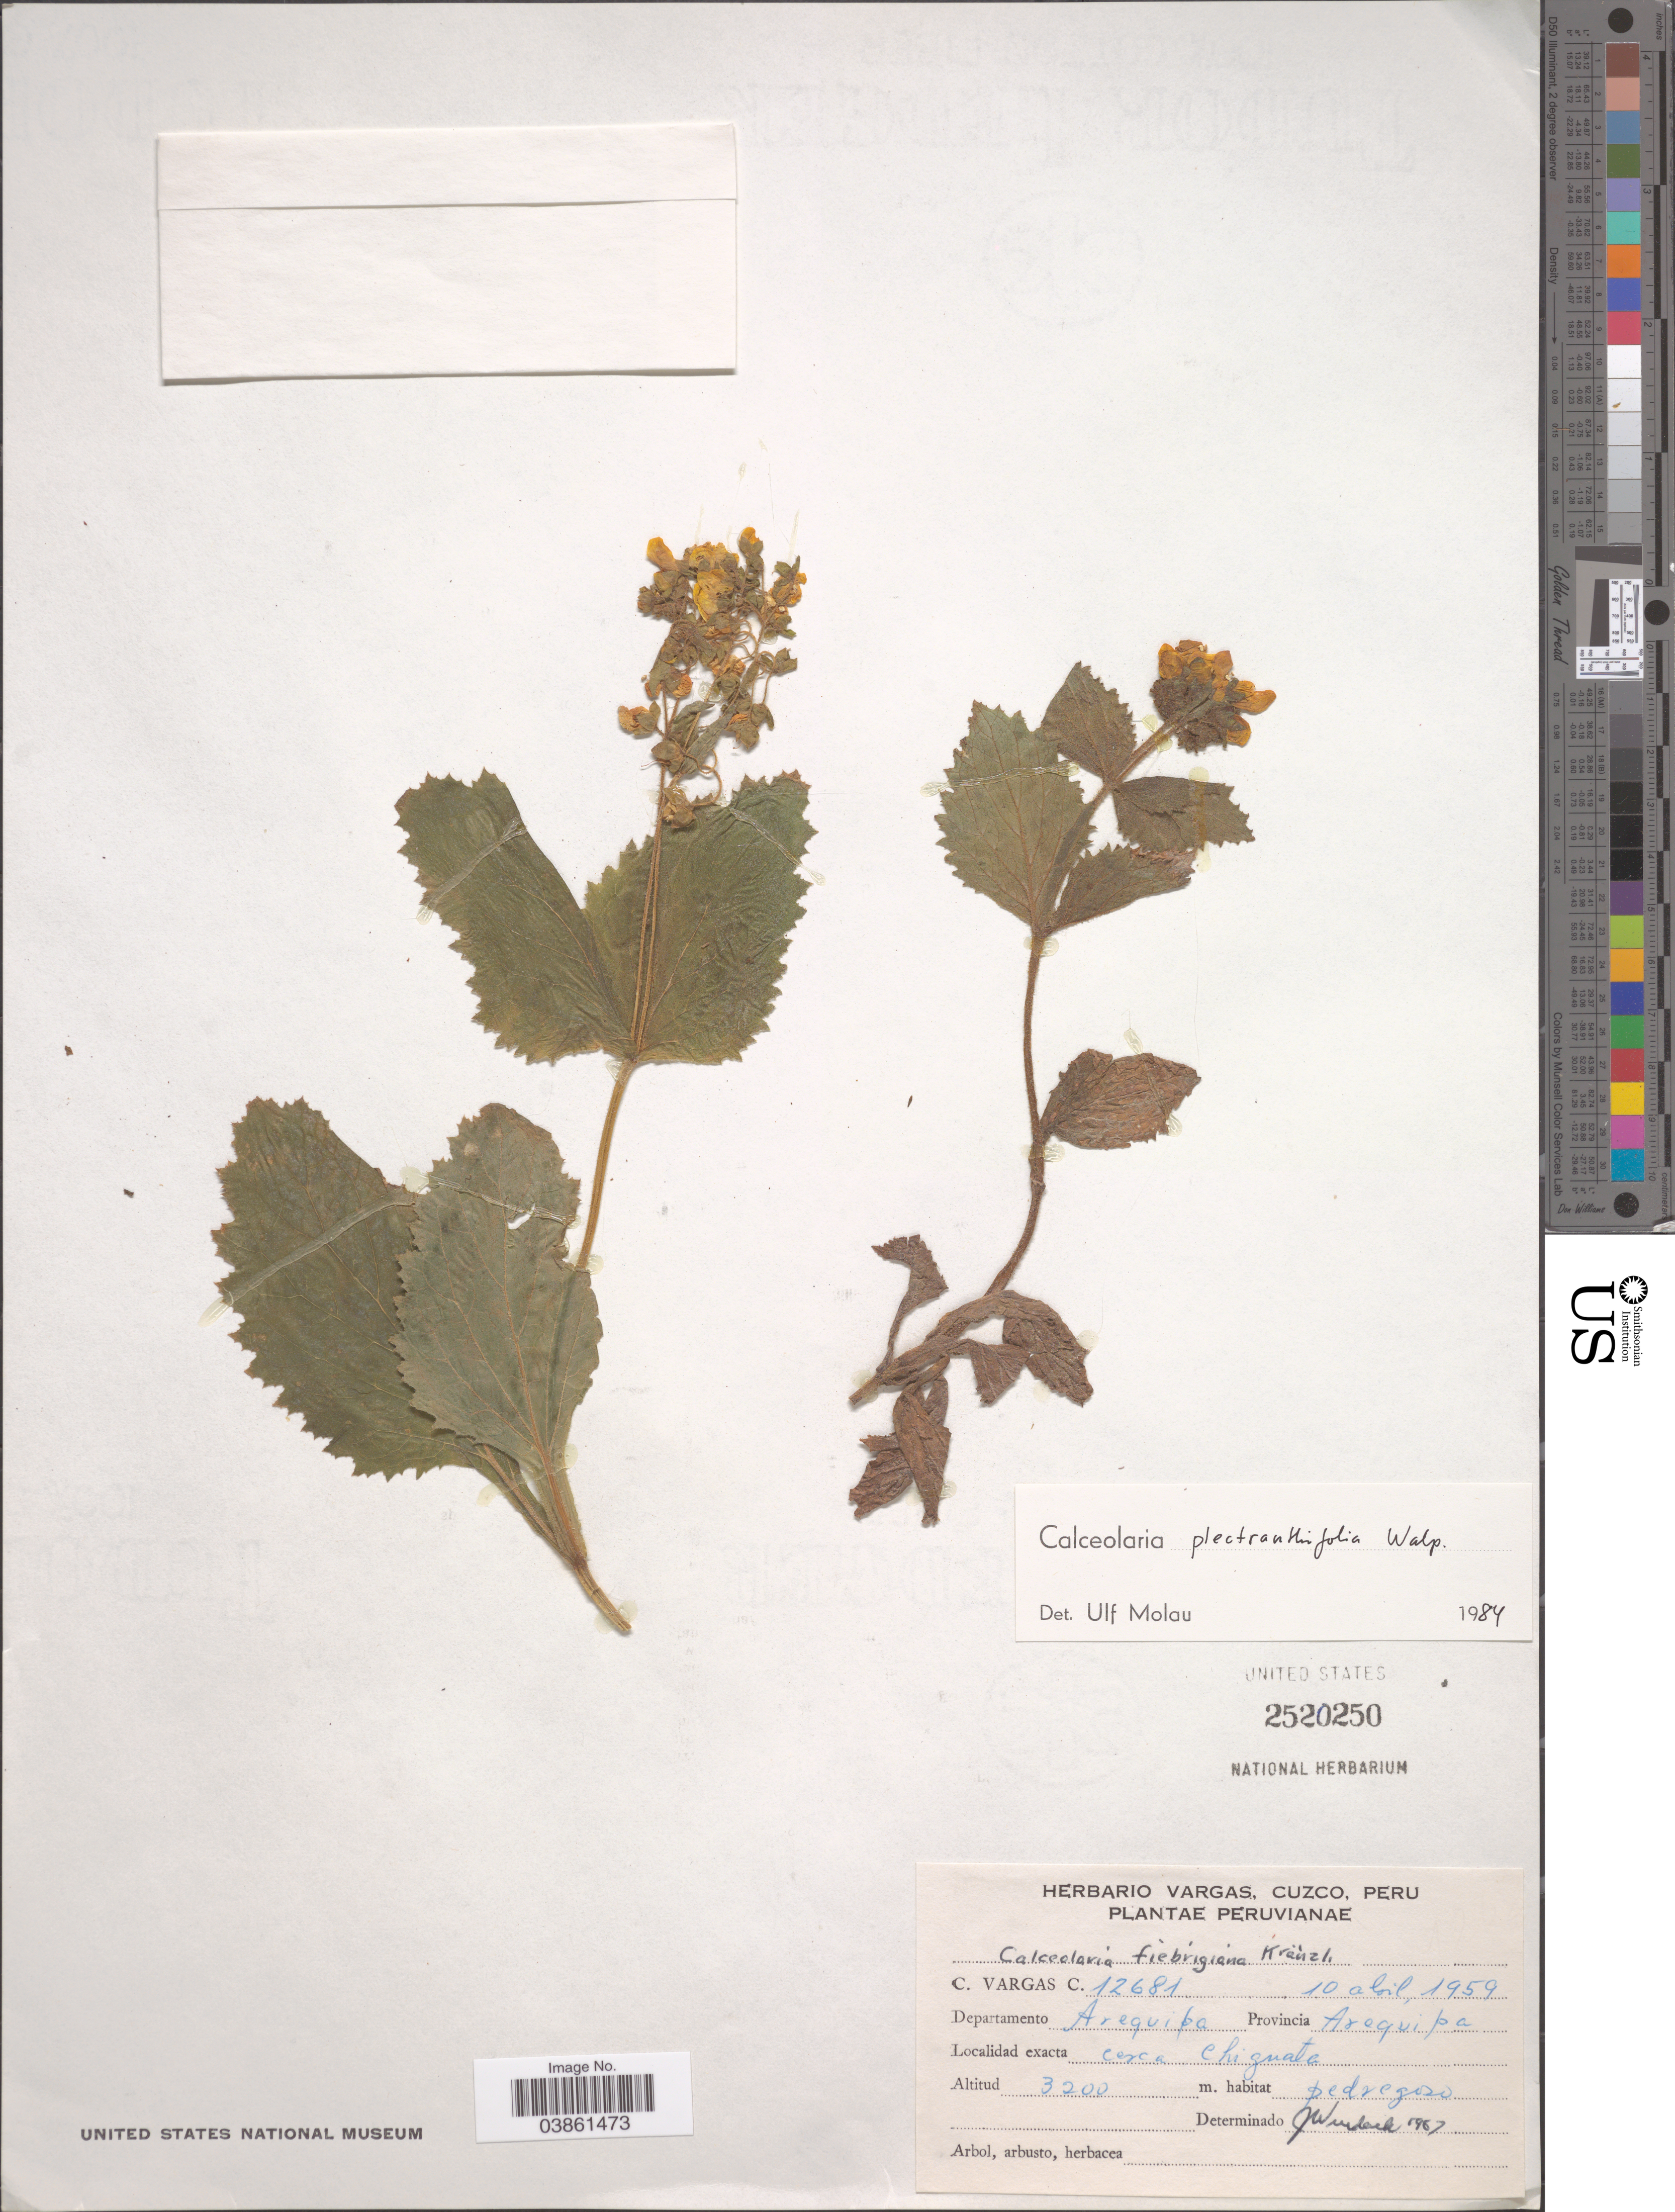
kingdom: Plantae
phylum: Tracheophyta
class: Magnoliopsida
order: Lamiales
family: Calceolariaceae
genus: Calceolaria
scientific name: Calceolaria plectranthifolia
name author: Walp.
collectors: C. Vargas Calderón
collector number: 12681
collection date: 1959-04-10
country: Peru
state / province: Arequipa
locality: Departamento Arequipa. Provincia Arequipa. Cerca Chiguata.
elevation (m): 3200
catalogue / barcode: US 2520250